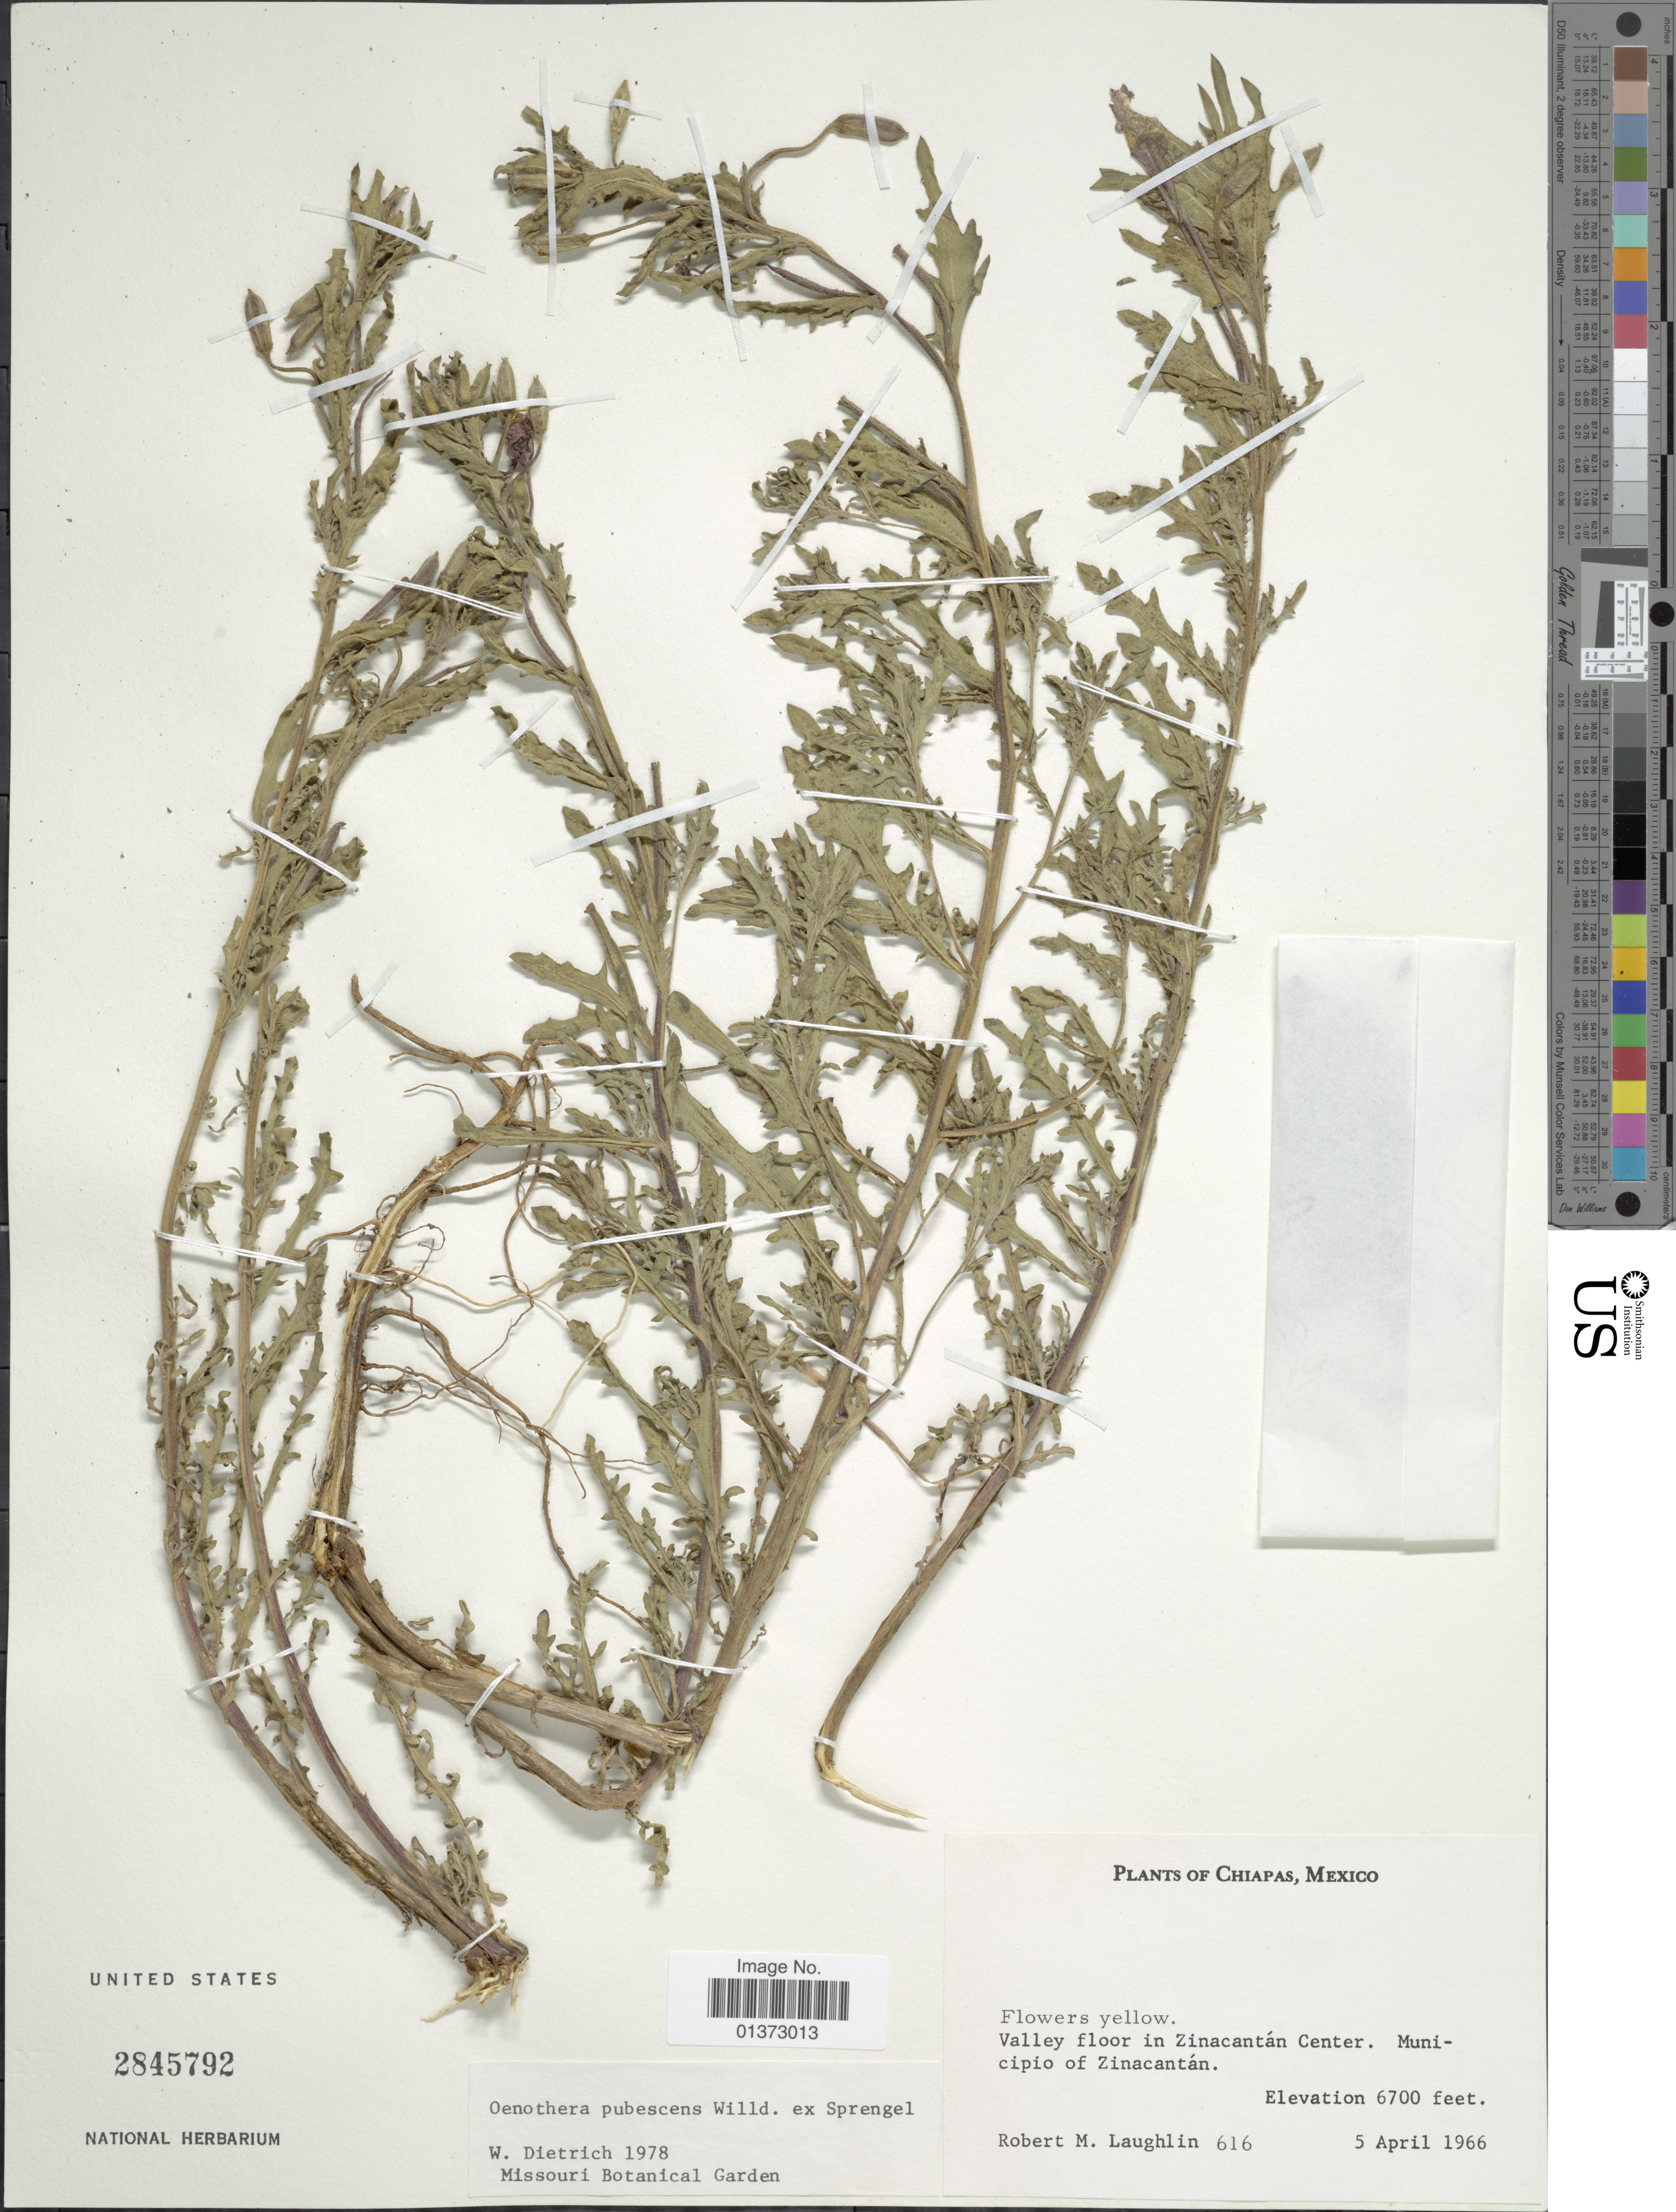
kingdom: Plantae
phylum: Tracheophyta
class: Magnoliopsida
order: Myrtales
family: Onagraceae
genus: Oenothera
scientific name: Oenothera pubescens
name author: Willd. ex Spreng.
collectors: R. M. Laughlin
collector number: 616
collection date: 1966-04-05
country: Mexico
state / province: Chiapas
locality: Valley floor in Zinacantán Center, Municipio of Zinacantán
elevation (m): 2042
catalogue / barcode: US 2845792